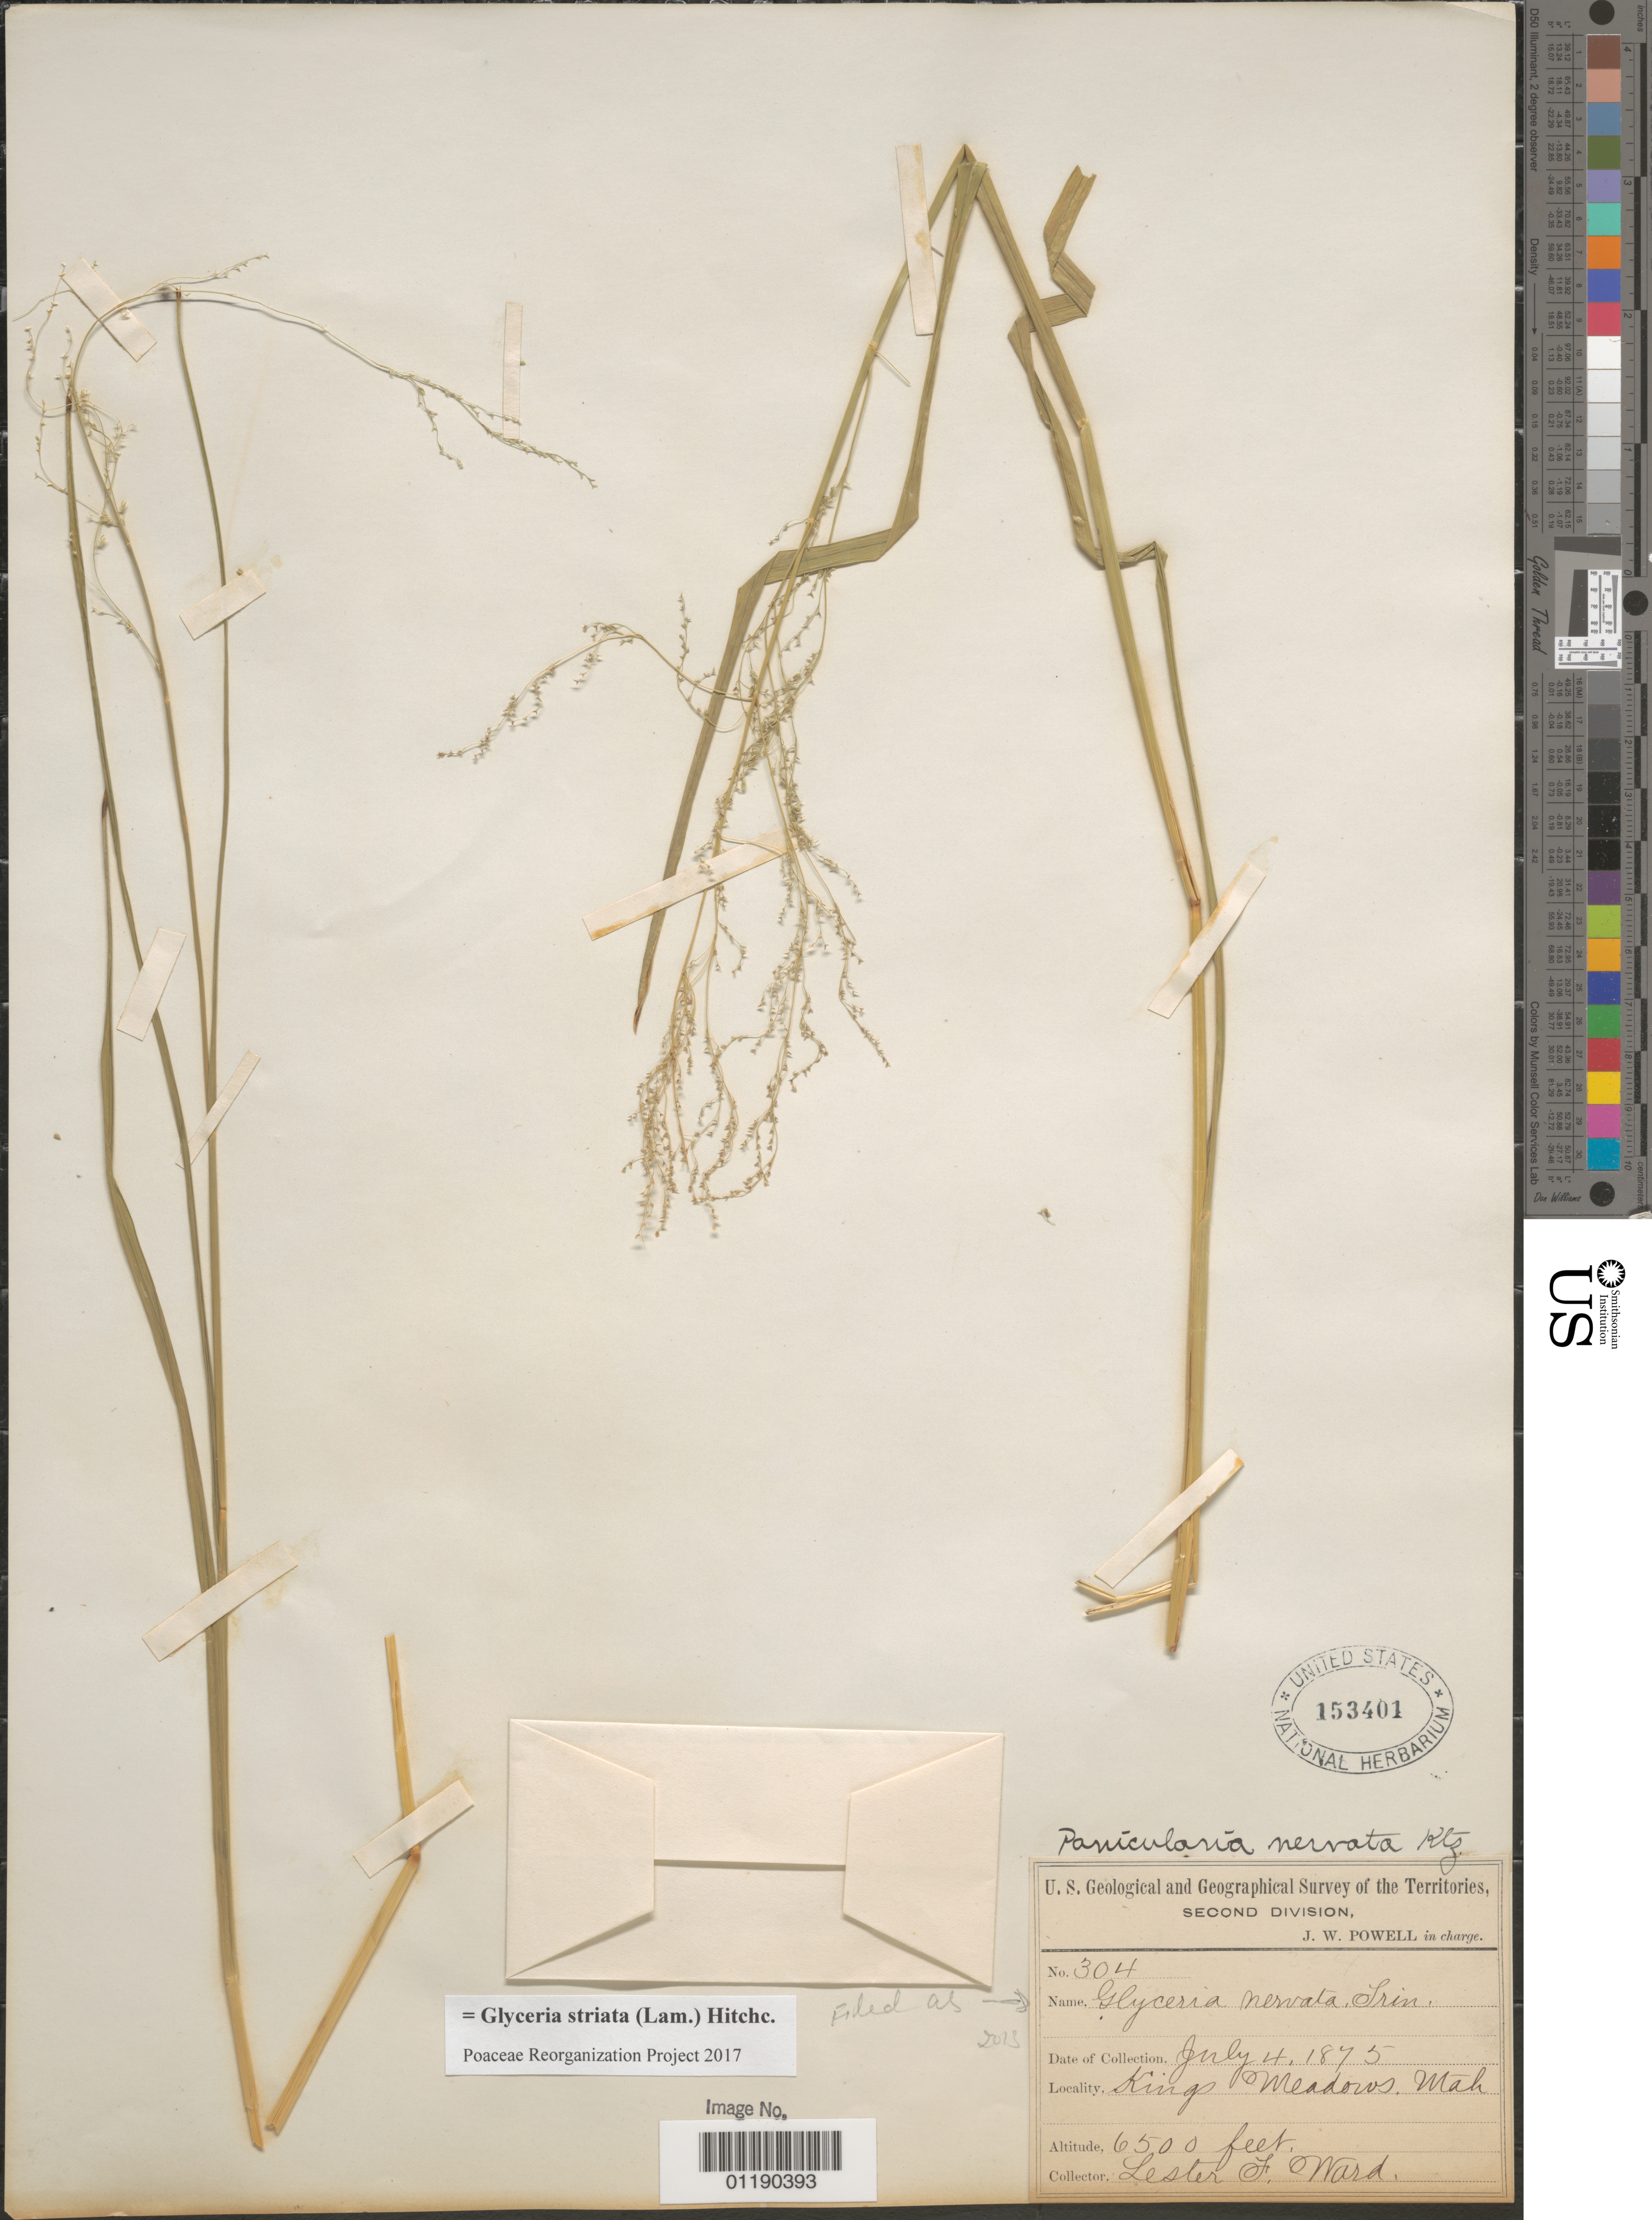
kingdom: Plantae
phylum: Tracheophyta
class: Liliopsida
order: Poales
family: Poaceae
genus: Panicularia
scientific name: Panicularia nervata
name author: (Willd.) Kuntze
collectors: L. F. Ward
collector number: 304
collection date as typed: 04 Jul 1875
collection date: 1875-07-04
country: United States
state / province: Utah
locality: King's Meadows.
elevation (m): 1981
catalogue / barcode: US 153401